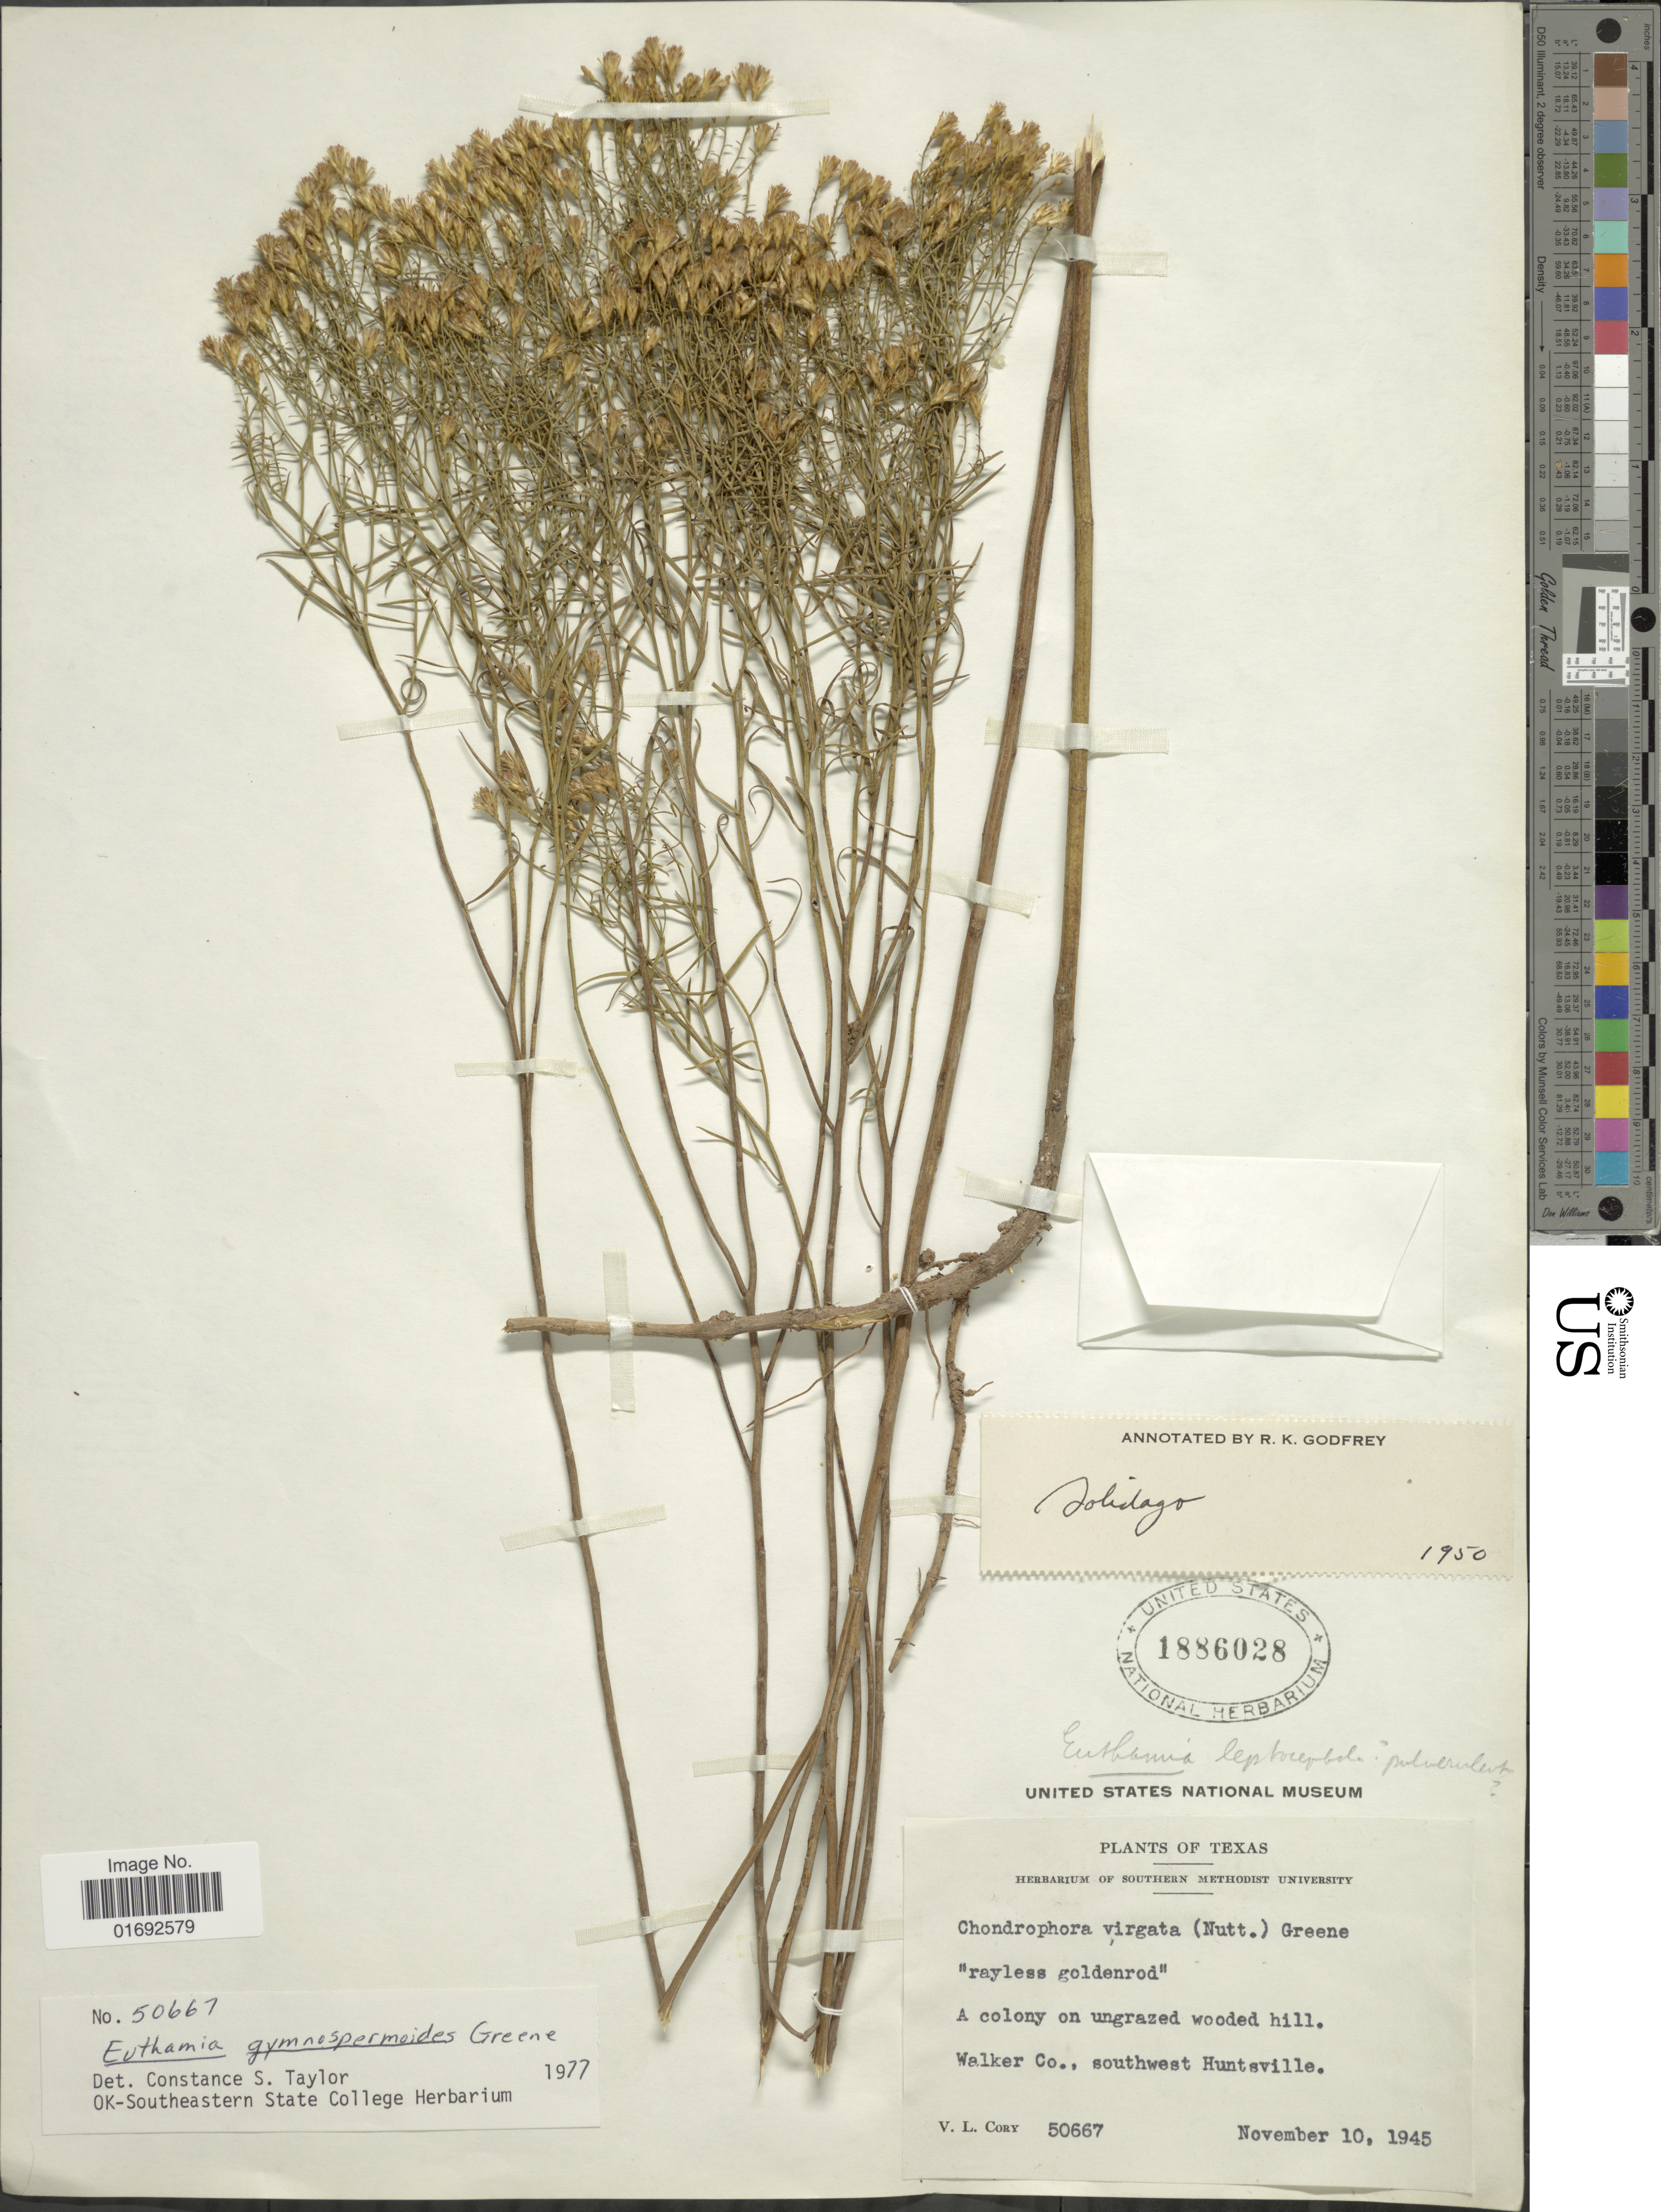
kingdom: Plantae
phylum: Tracheophyta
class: Magnoliopsida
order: Asterales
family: Asteraceae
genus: Euthamia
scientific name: Euthamia gymnospermoides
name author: Greene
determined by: Urbatsch, Lowell E., Curator (LSU), Louisiana State University (UNITED STATES)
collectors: V. Cory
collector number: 50667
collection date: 1945-11-10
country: United States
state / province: Texas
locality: Walker Co., southwest Huntsville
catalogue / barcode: US 1886028